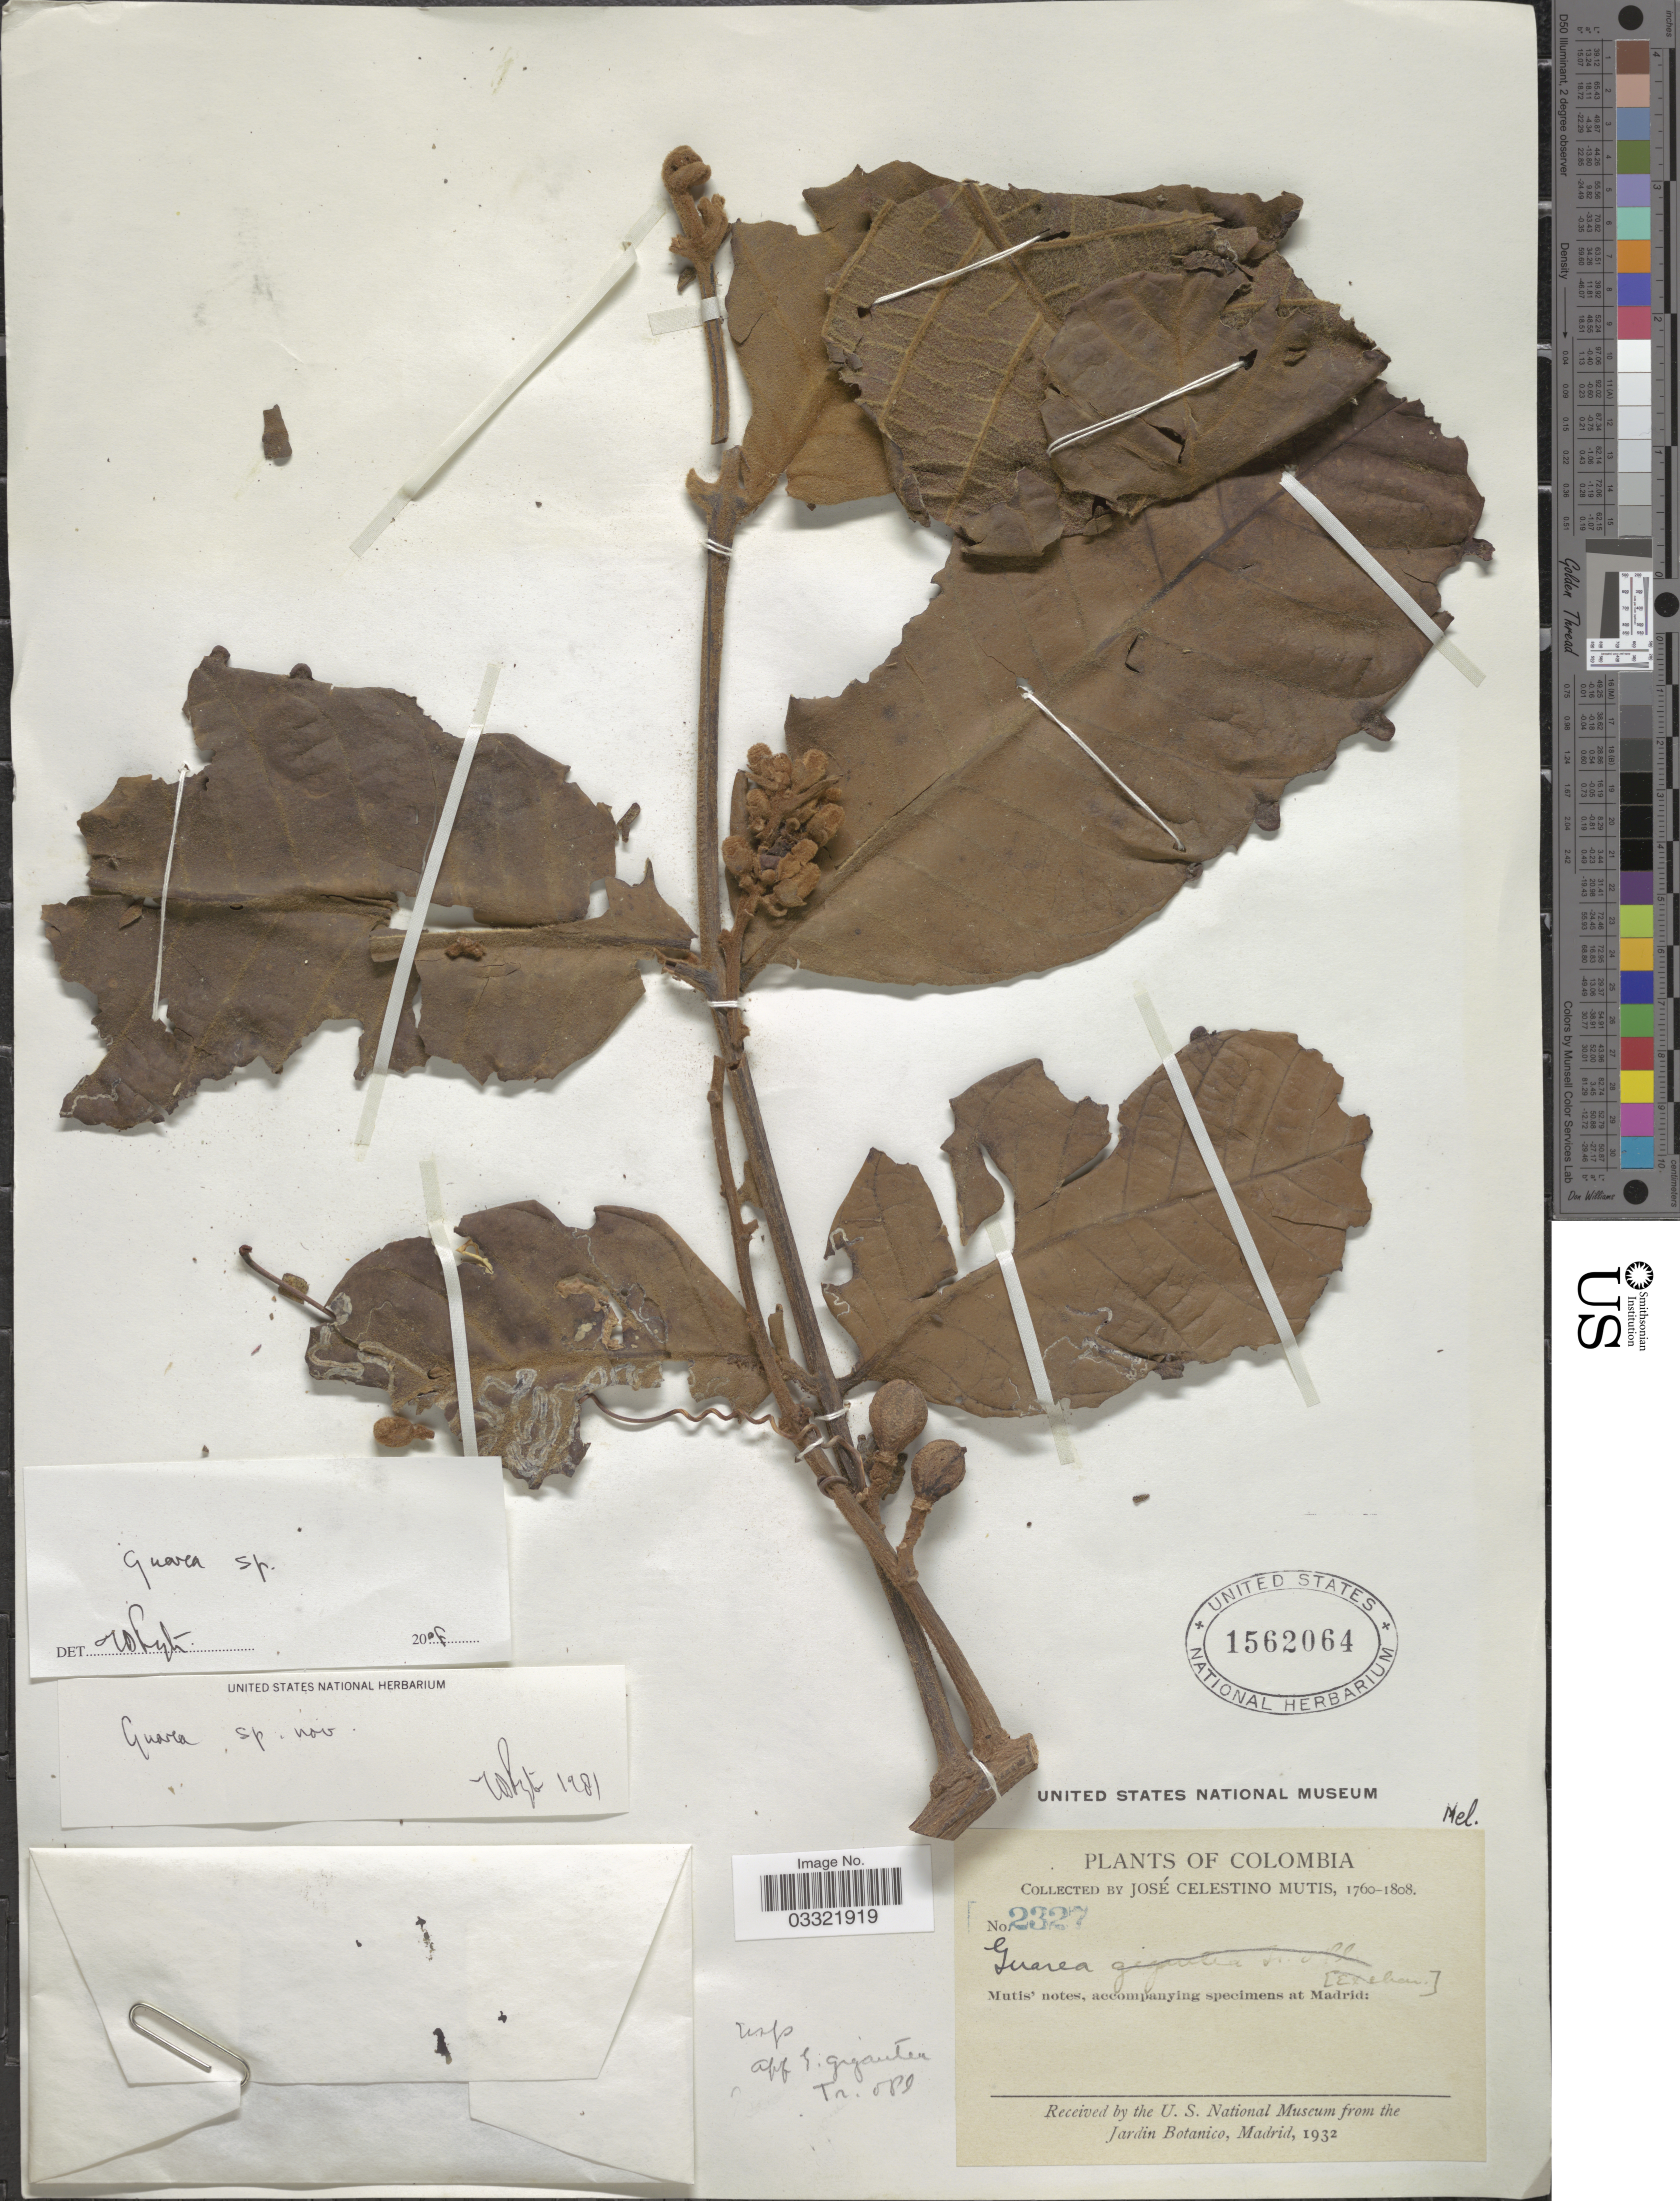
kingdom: Plantae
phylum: Tracheophyta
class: Magnoliopsida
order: Sapindales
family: Meliaceae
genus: Guarea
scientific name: Guarea sp.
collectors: J. C. B. Mutis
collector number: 2327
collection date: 1760/1808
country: Colombia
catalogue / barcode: US 1562064